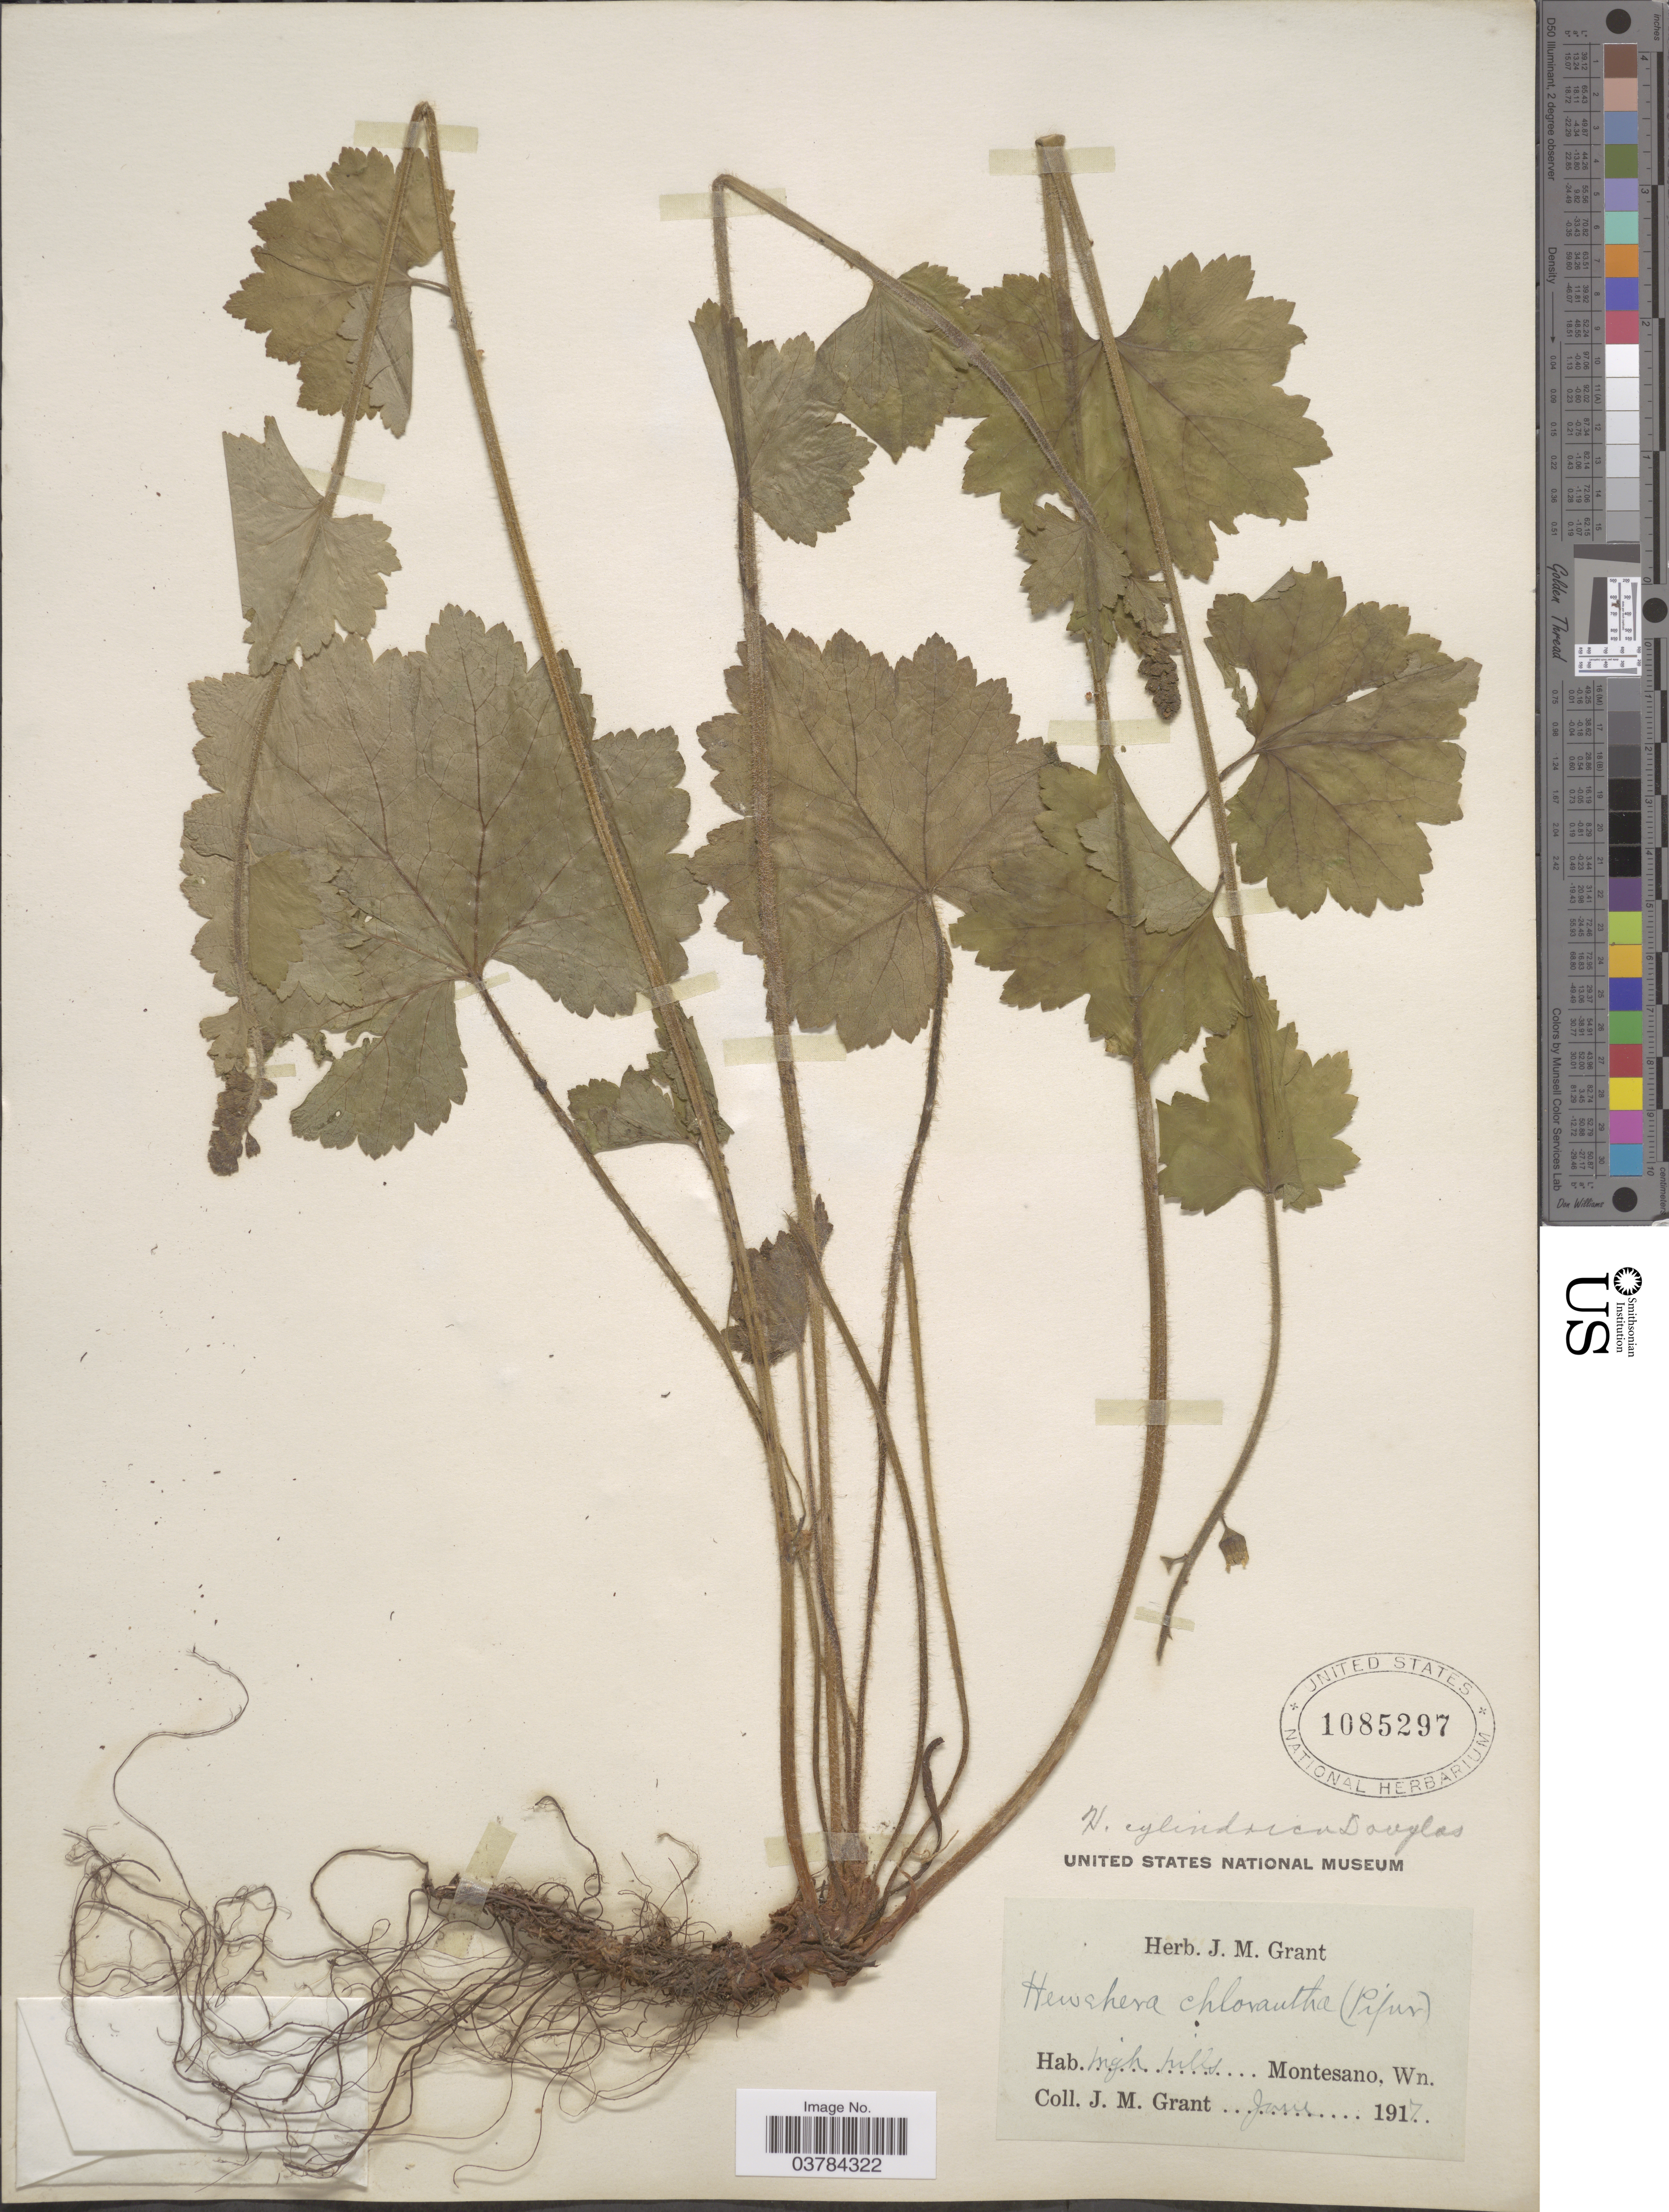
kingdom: Plantae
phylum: Tracheophyta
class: Magnoliopsida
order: Saxifragales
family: Saxifragaceae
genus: Heuchera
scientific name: Heuchera chlorantha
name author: Piper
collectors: J. M. Grant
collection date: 1917-06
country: United States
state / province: Washington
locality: Montesano.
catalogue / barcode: US 1085297